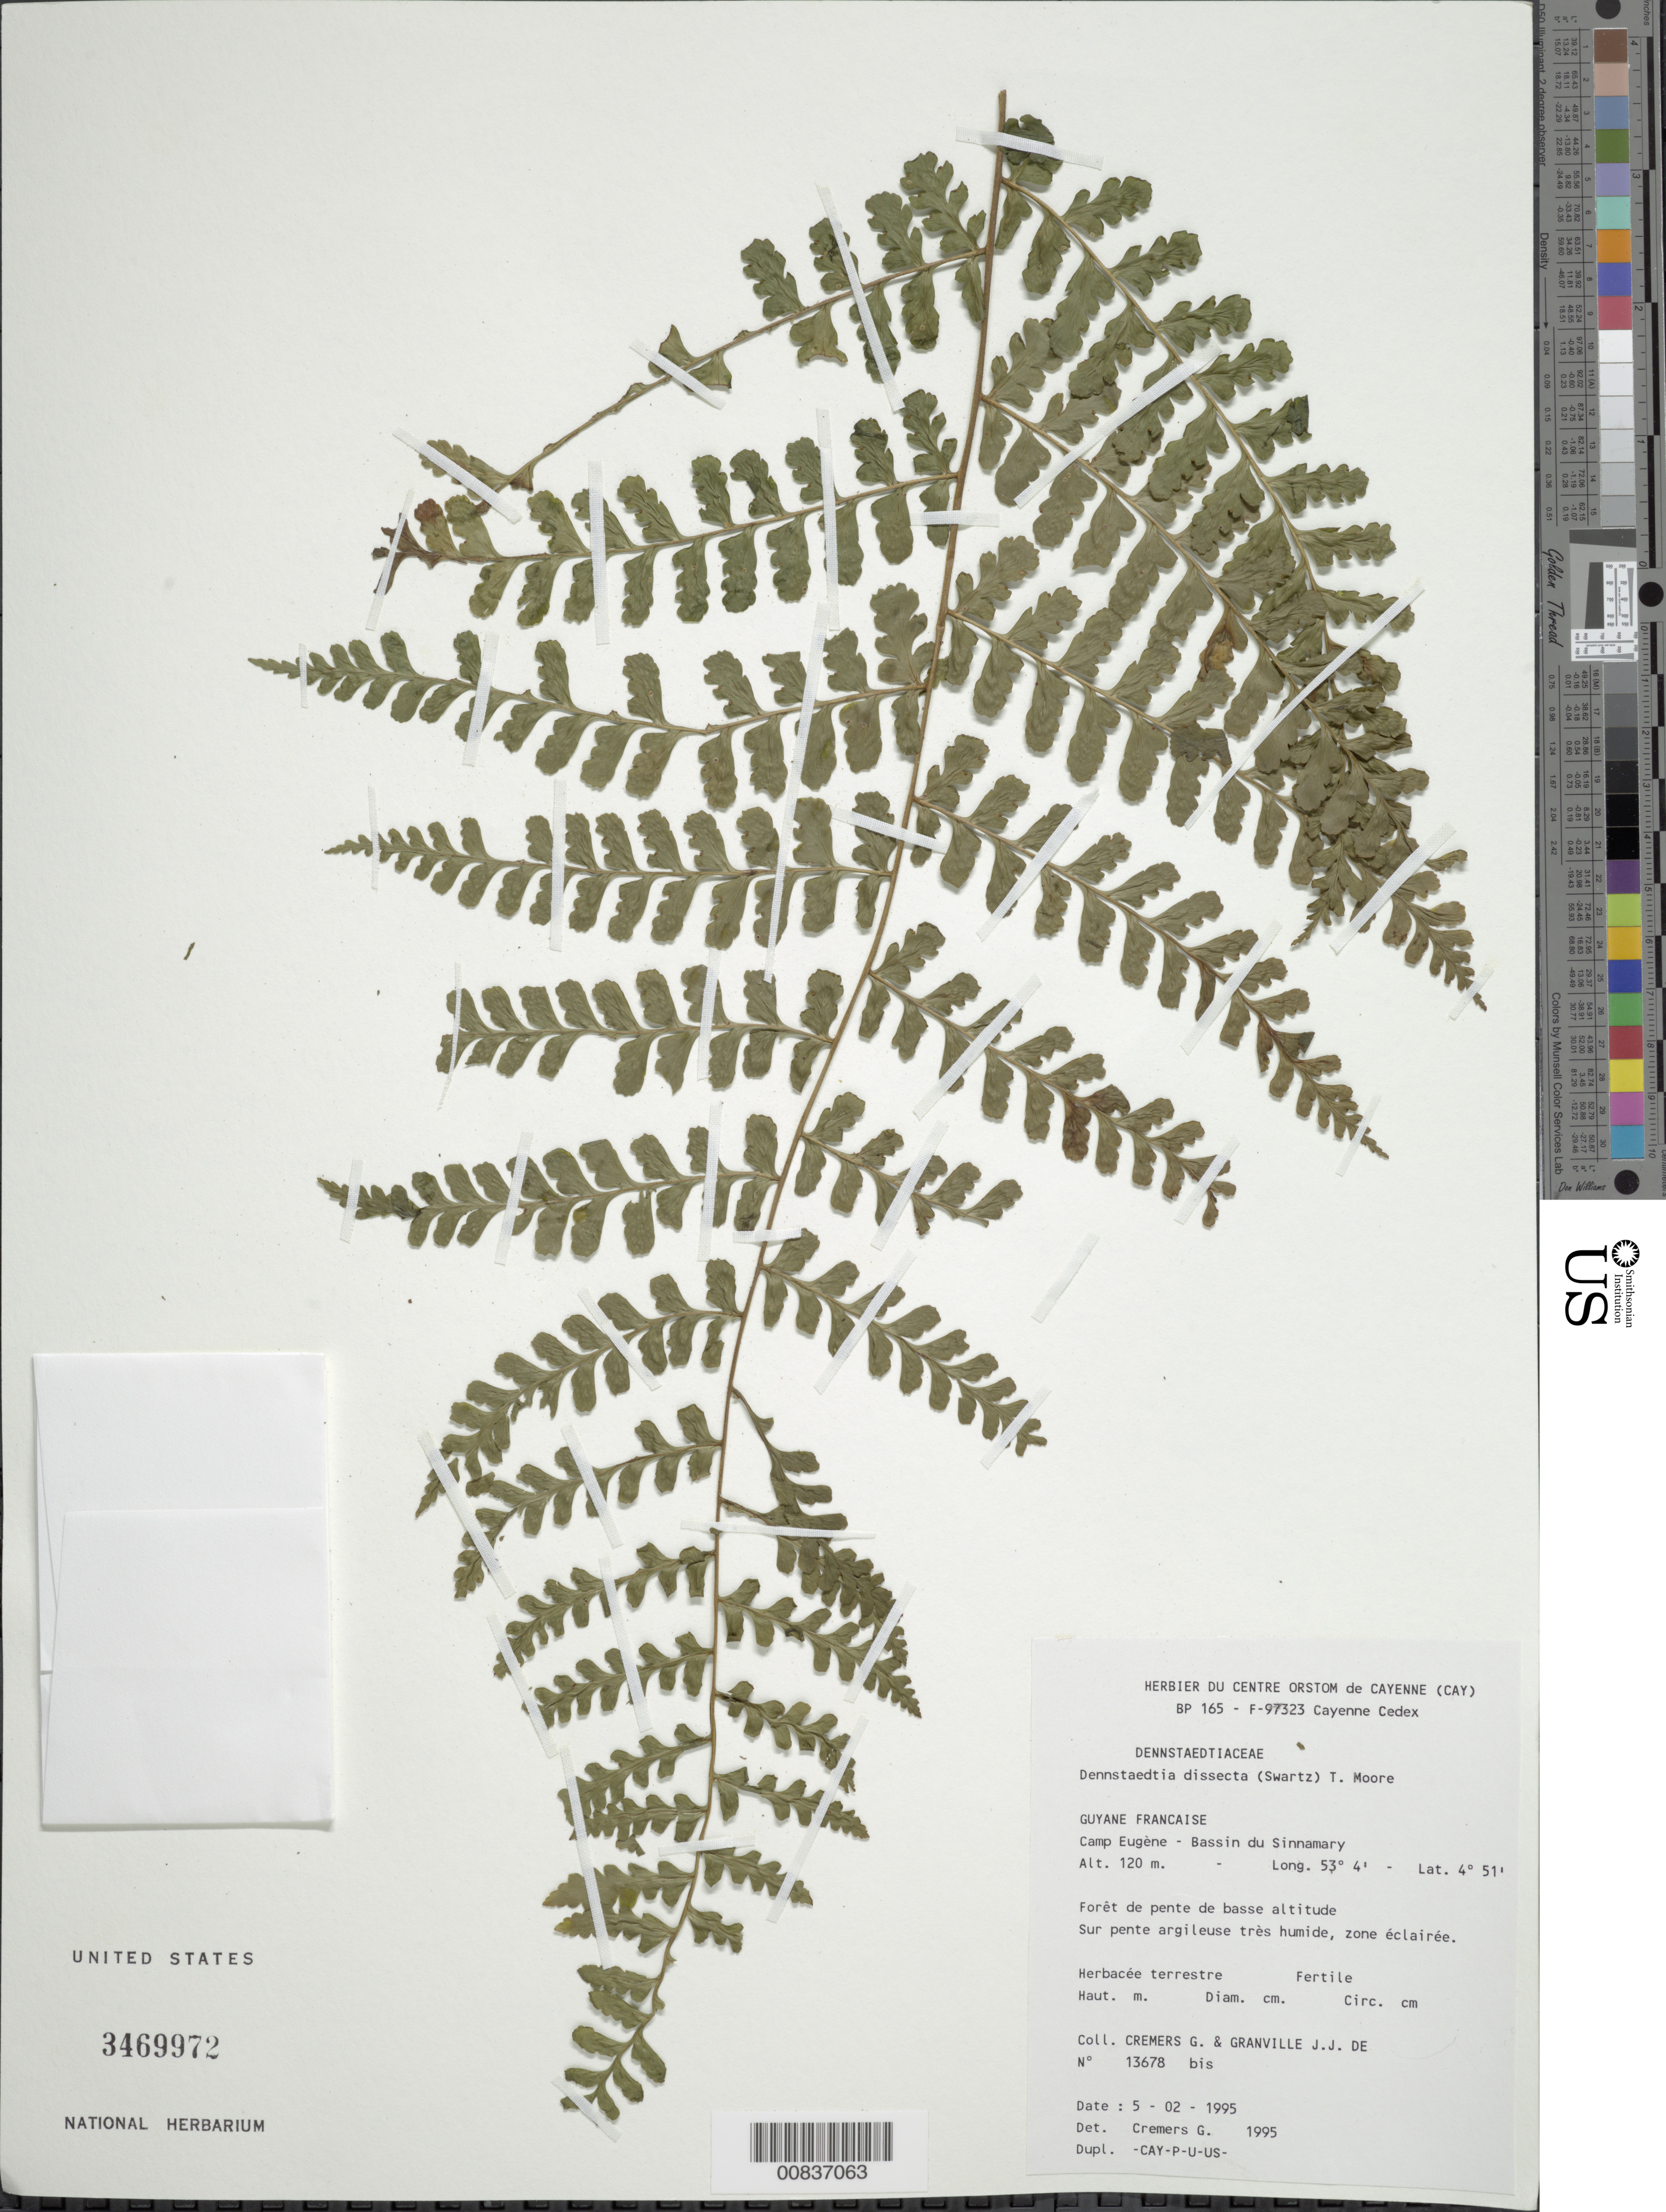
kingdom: Plantae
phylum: Tracheophyta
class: Polypodiopsida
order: Polypodiales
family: Dennstaedtiaceae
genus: Dennstaedtia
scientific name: Dennstaedtia dissecta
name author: (Sw.) T. Moore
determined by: Cremers, Georges A.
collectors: G. Cremers & J.-J. de Granville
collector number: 13678 b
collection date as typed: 5-Feb-95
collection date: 1995-02-05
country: French Guiana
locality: Camp Eugène, Bassin du Sinnamary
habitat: Forêt de pente de basse altitude; sur pente argileuse tres humide, zone eclairee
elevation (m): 120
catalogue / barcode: US 3469972